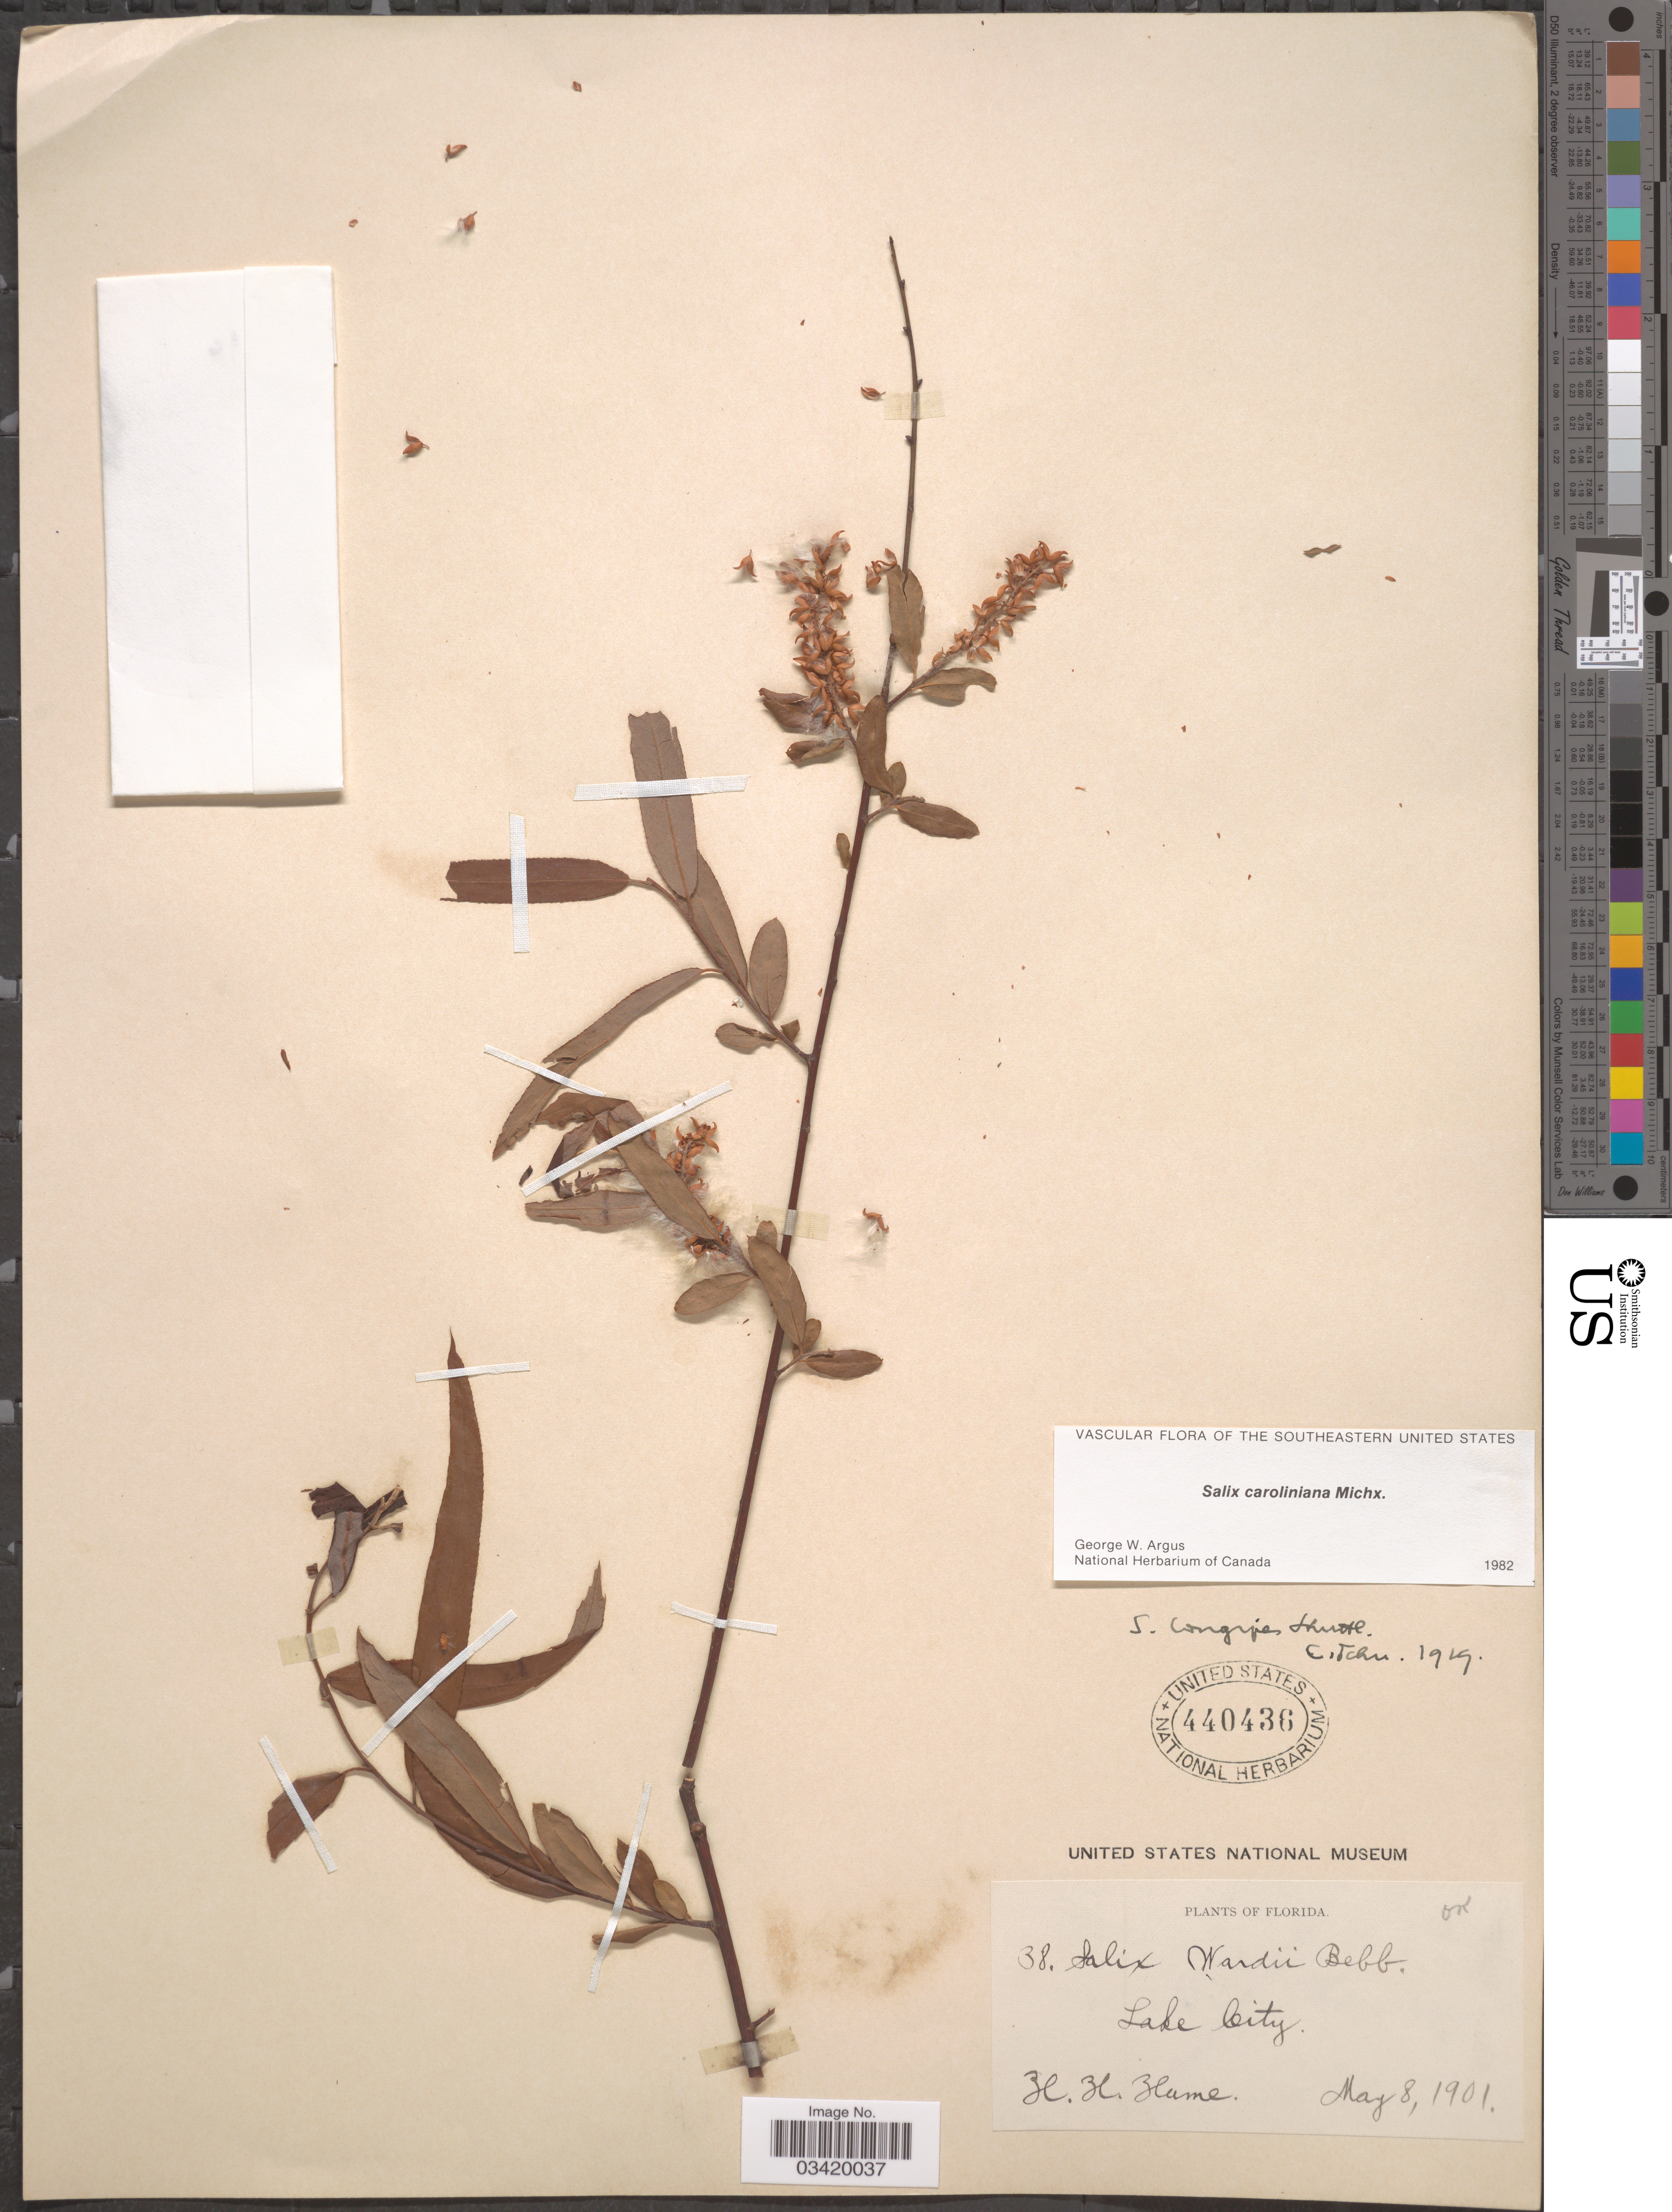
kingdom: Plantae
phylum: Tracheophyta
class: Magnoliopsida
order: Malpighiales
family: Salicaceae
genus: Salix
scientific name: Salix caroliniana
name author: Michx.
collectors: H. Hume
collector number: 38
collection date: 1901-05-08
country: United States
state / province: Florida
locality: Lake City.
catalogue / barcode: US 440436